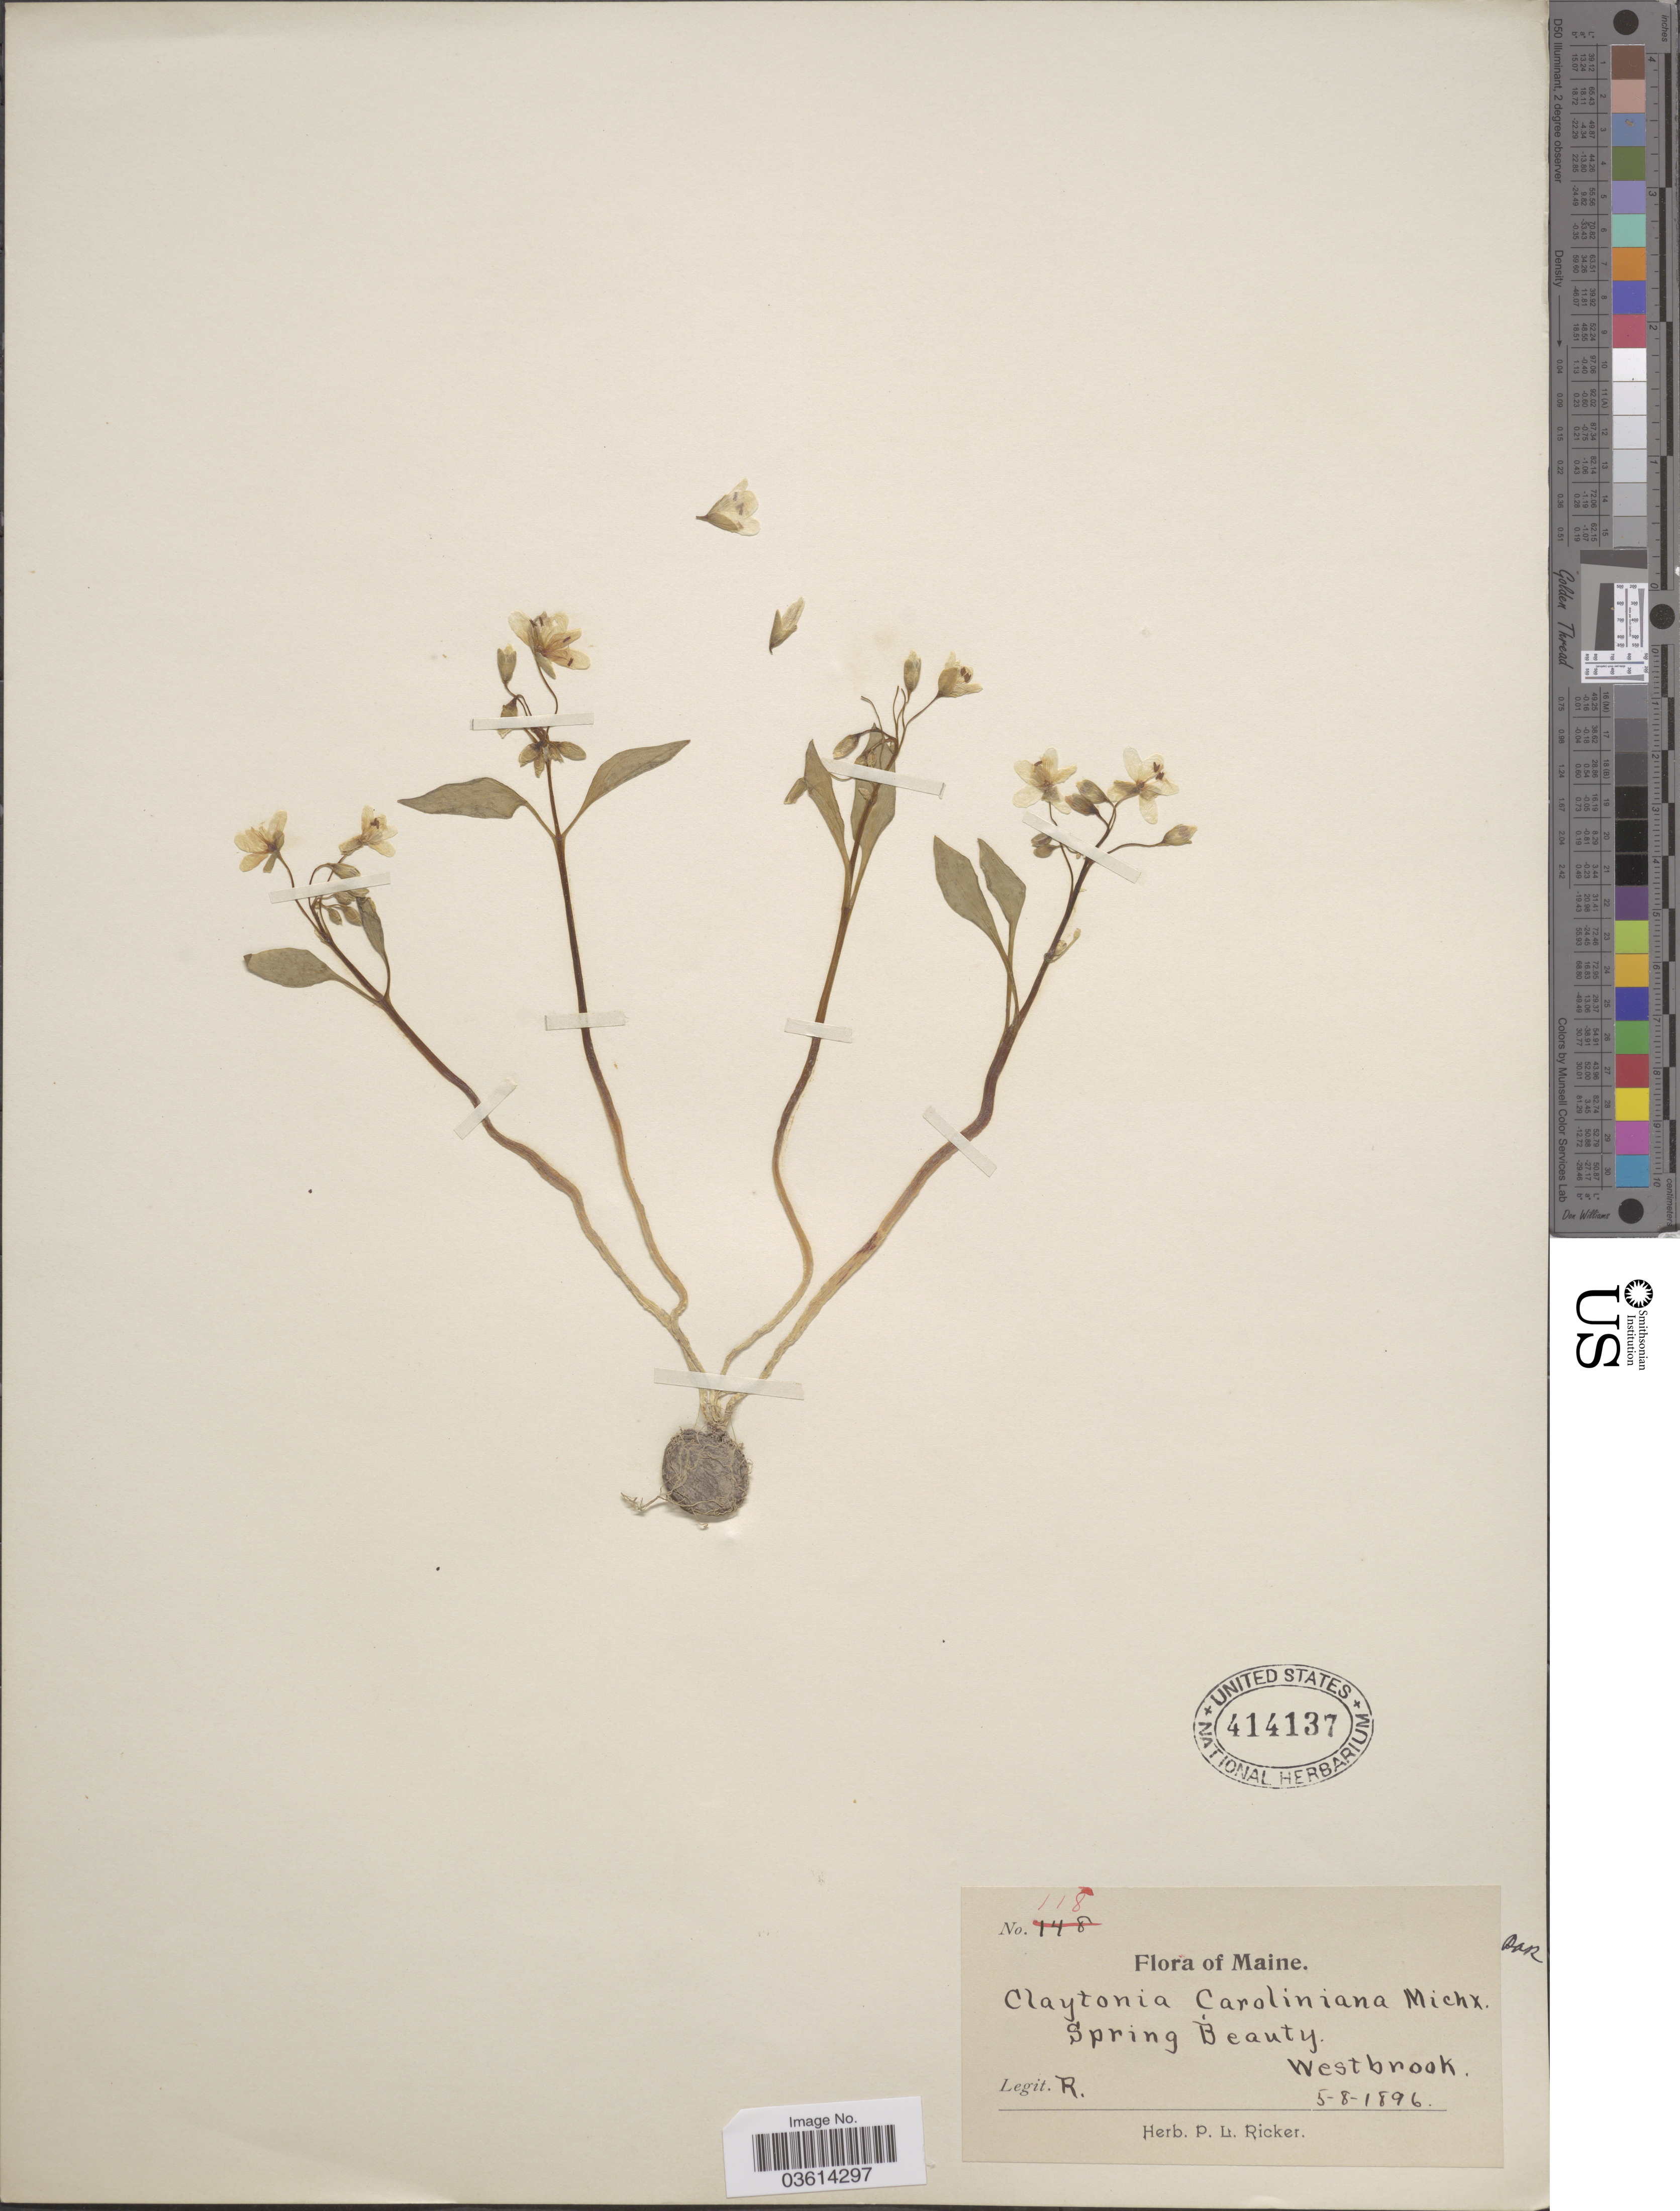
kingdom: Plantae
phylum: Tracheophyta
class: Magnoliopsida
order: Caryophyllales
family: Montiaceae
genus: Claytonia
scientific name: Claytonia caroliniana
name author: Michx.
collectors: P. Ricker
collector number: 118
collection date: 1896-05-08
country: United States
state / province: Maine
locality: Spring Beauty. Westbrook.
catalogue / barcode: US 414137